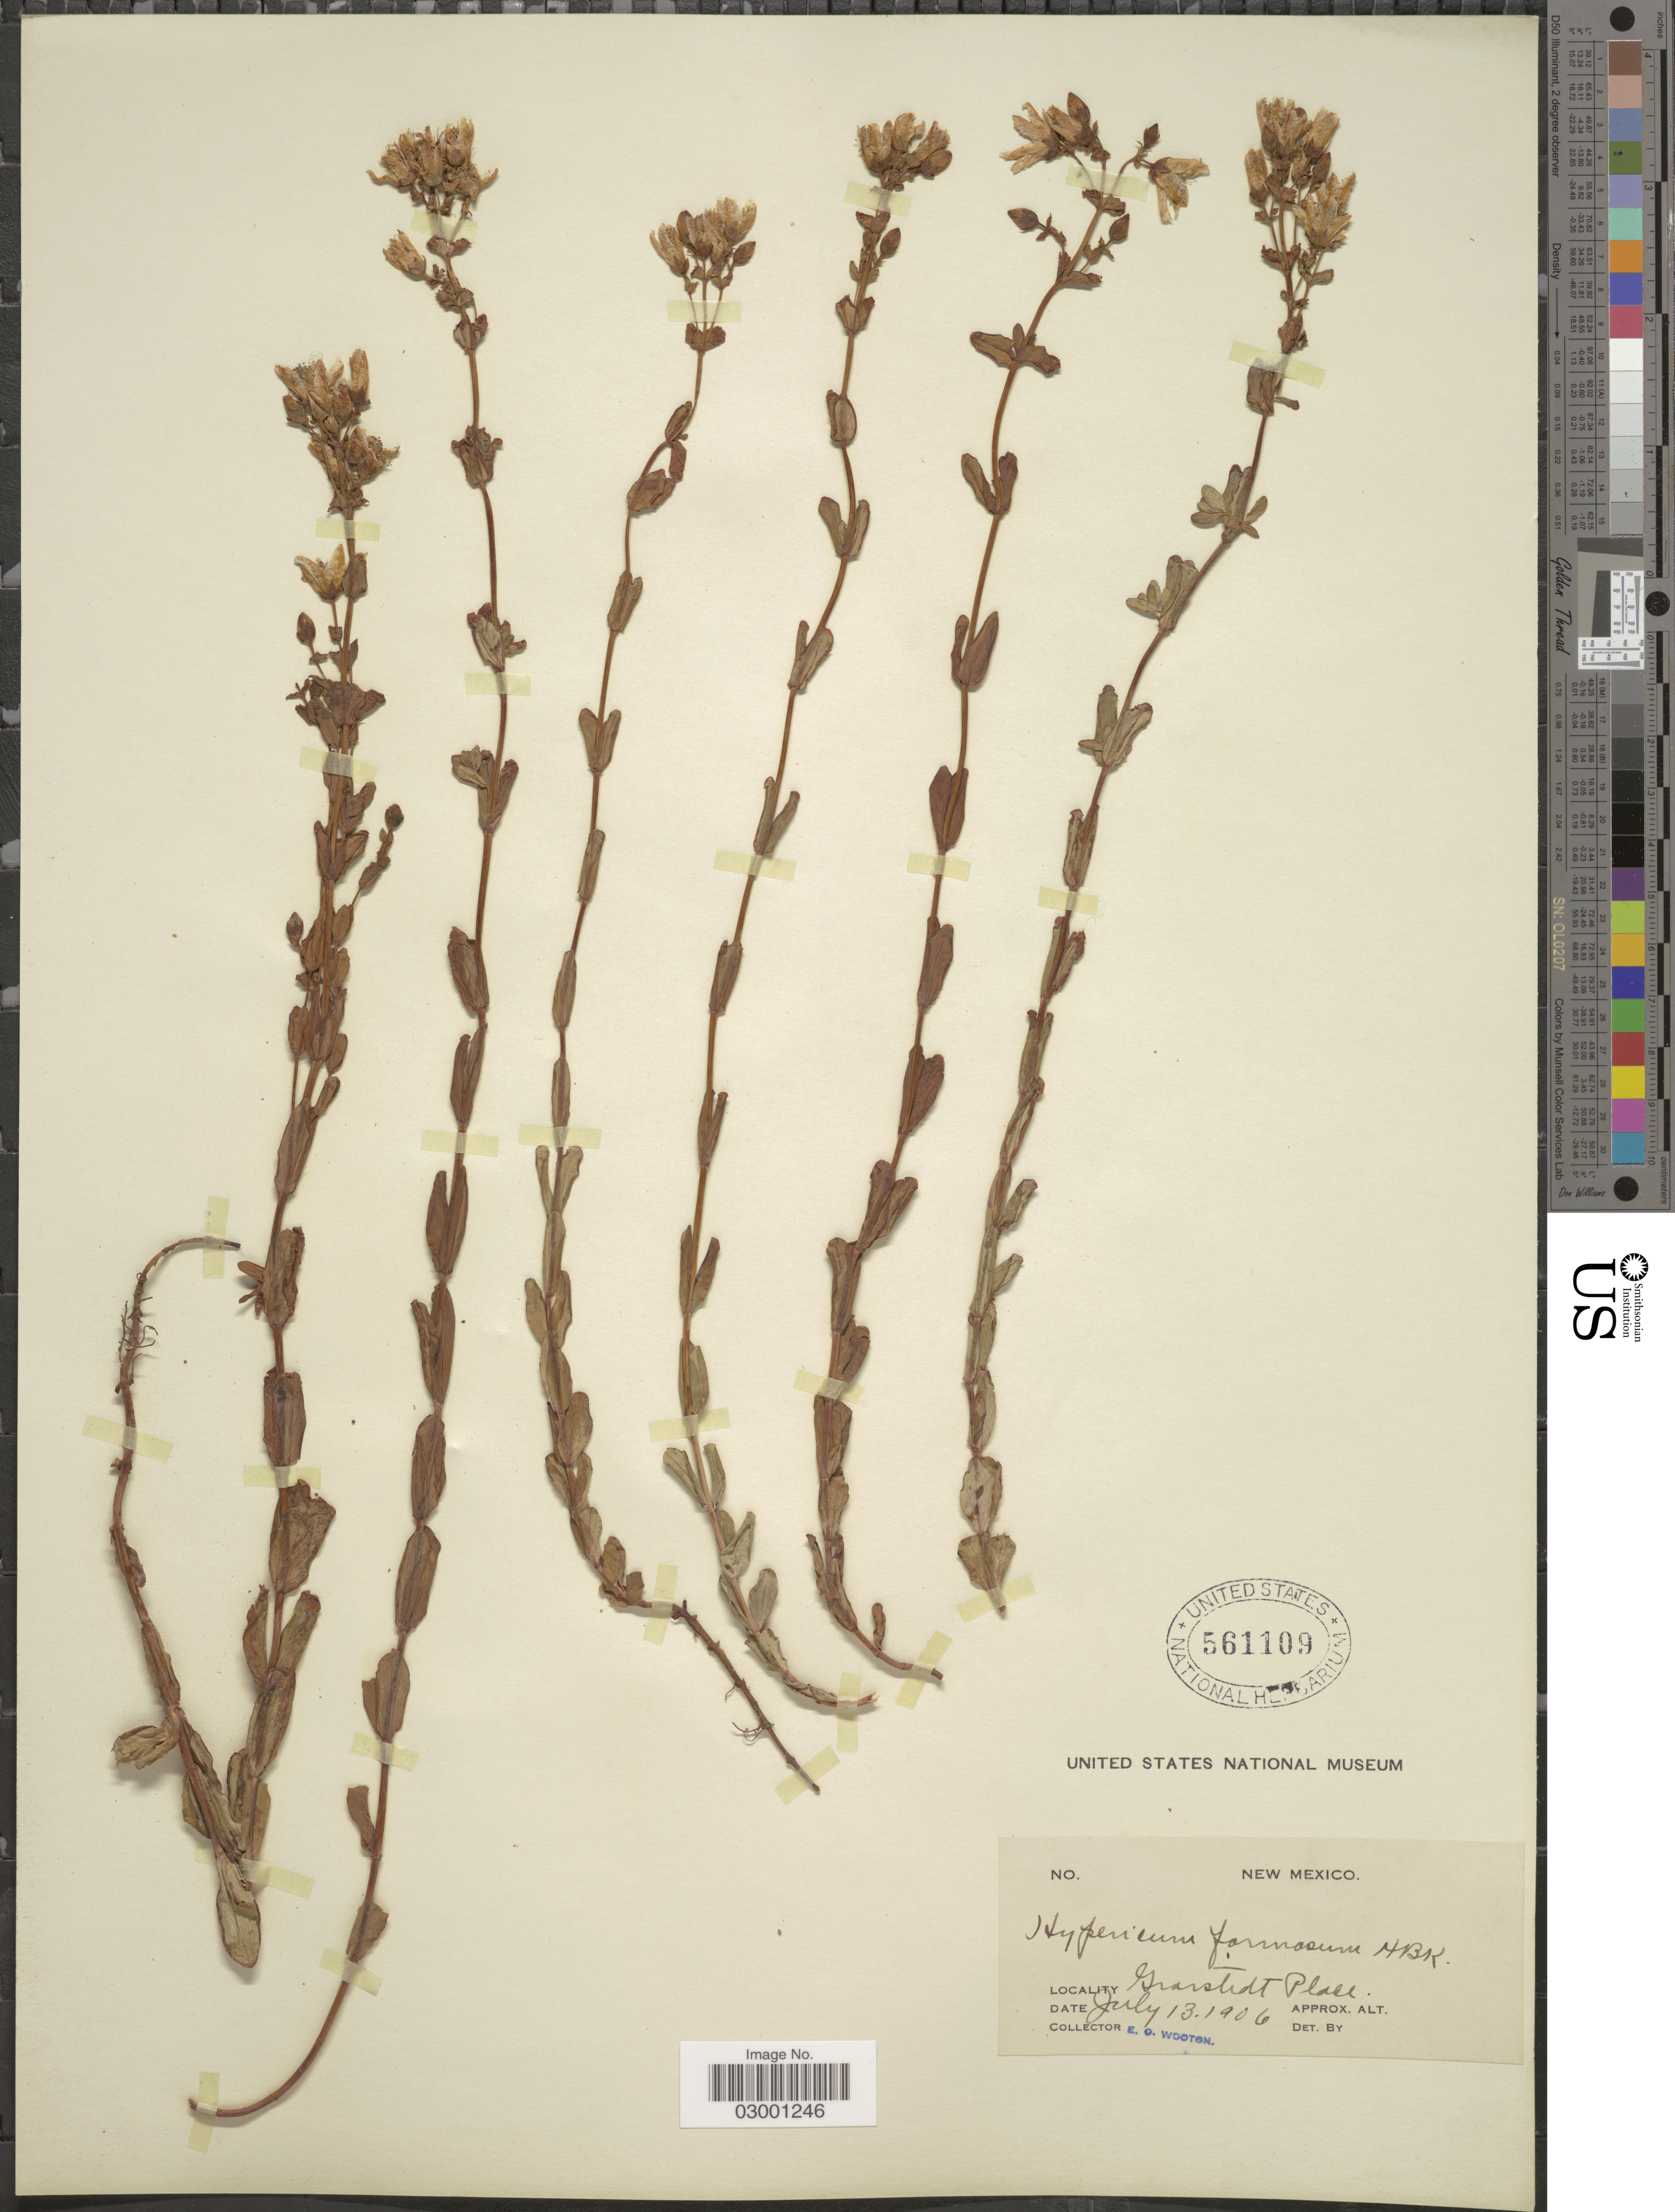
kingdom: Plantae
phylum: Tracheophyta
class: Magnoliopsida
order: Malpighiales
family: Hypericaceae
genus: Hypericum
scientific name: Hypericum formosum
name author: Kunth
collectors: E. O. Wooton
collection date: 1906-07-13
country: United States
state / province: New Mexico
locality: Grosstedt Place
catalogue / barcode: US 561109